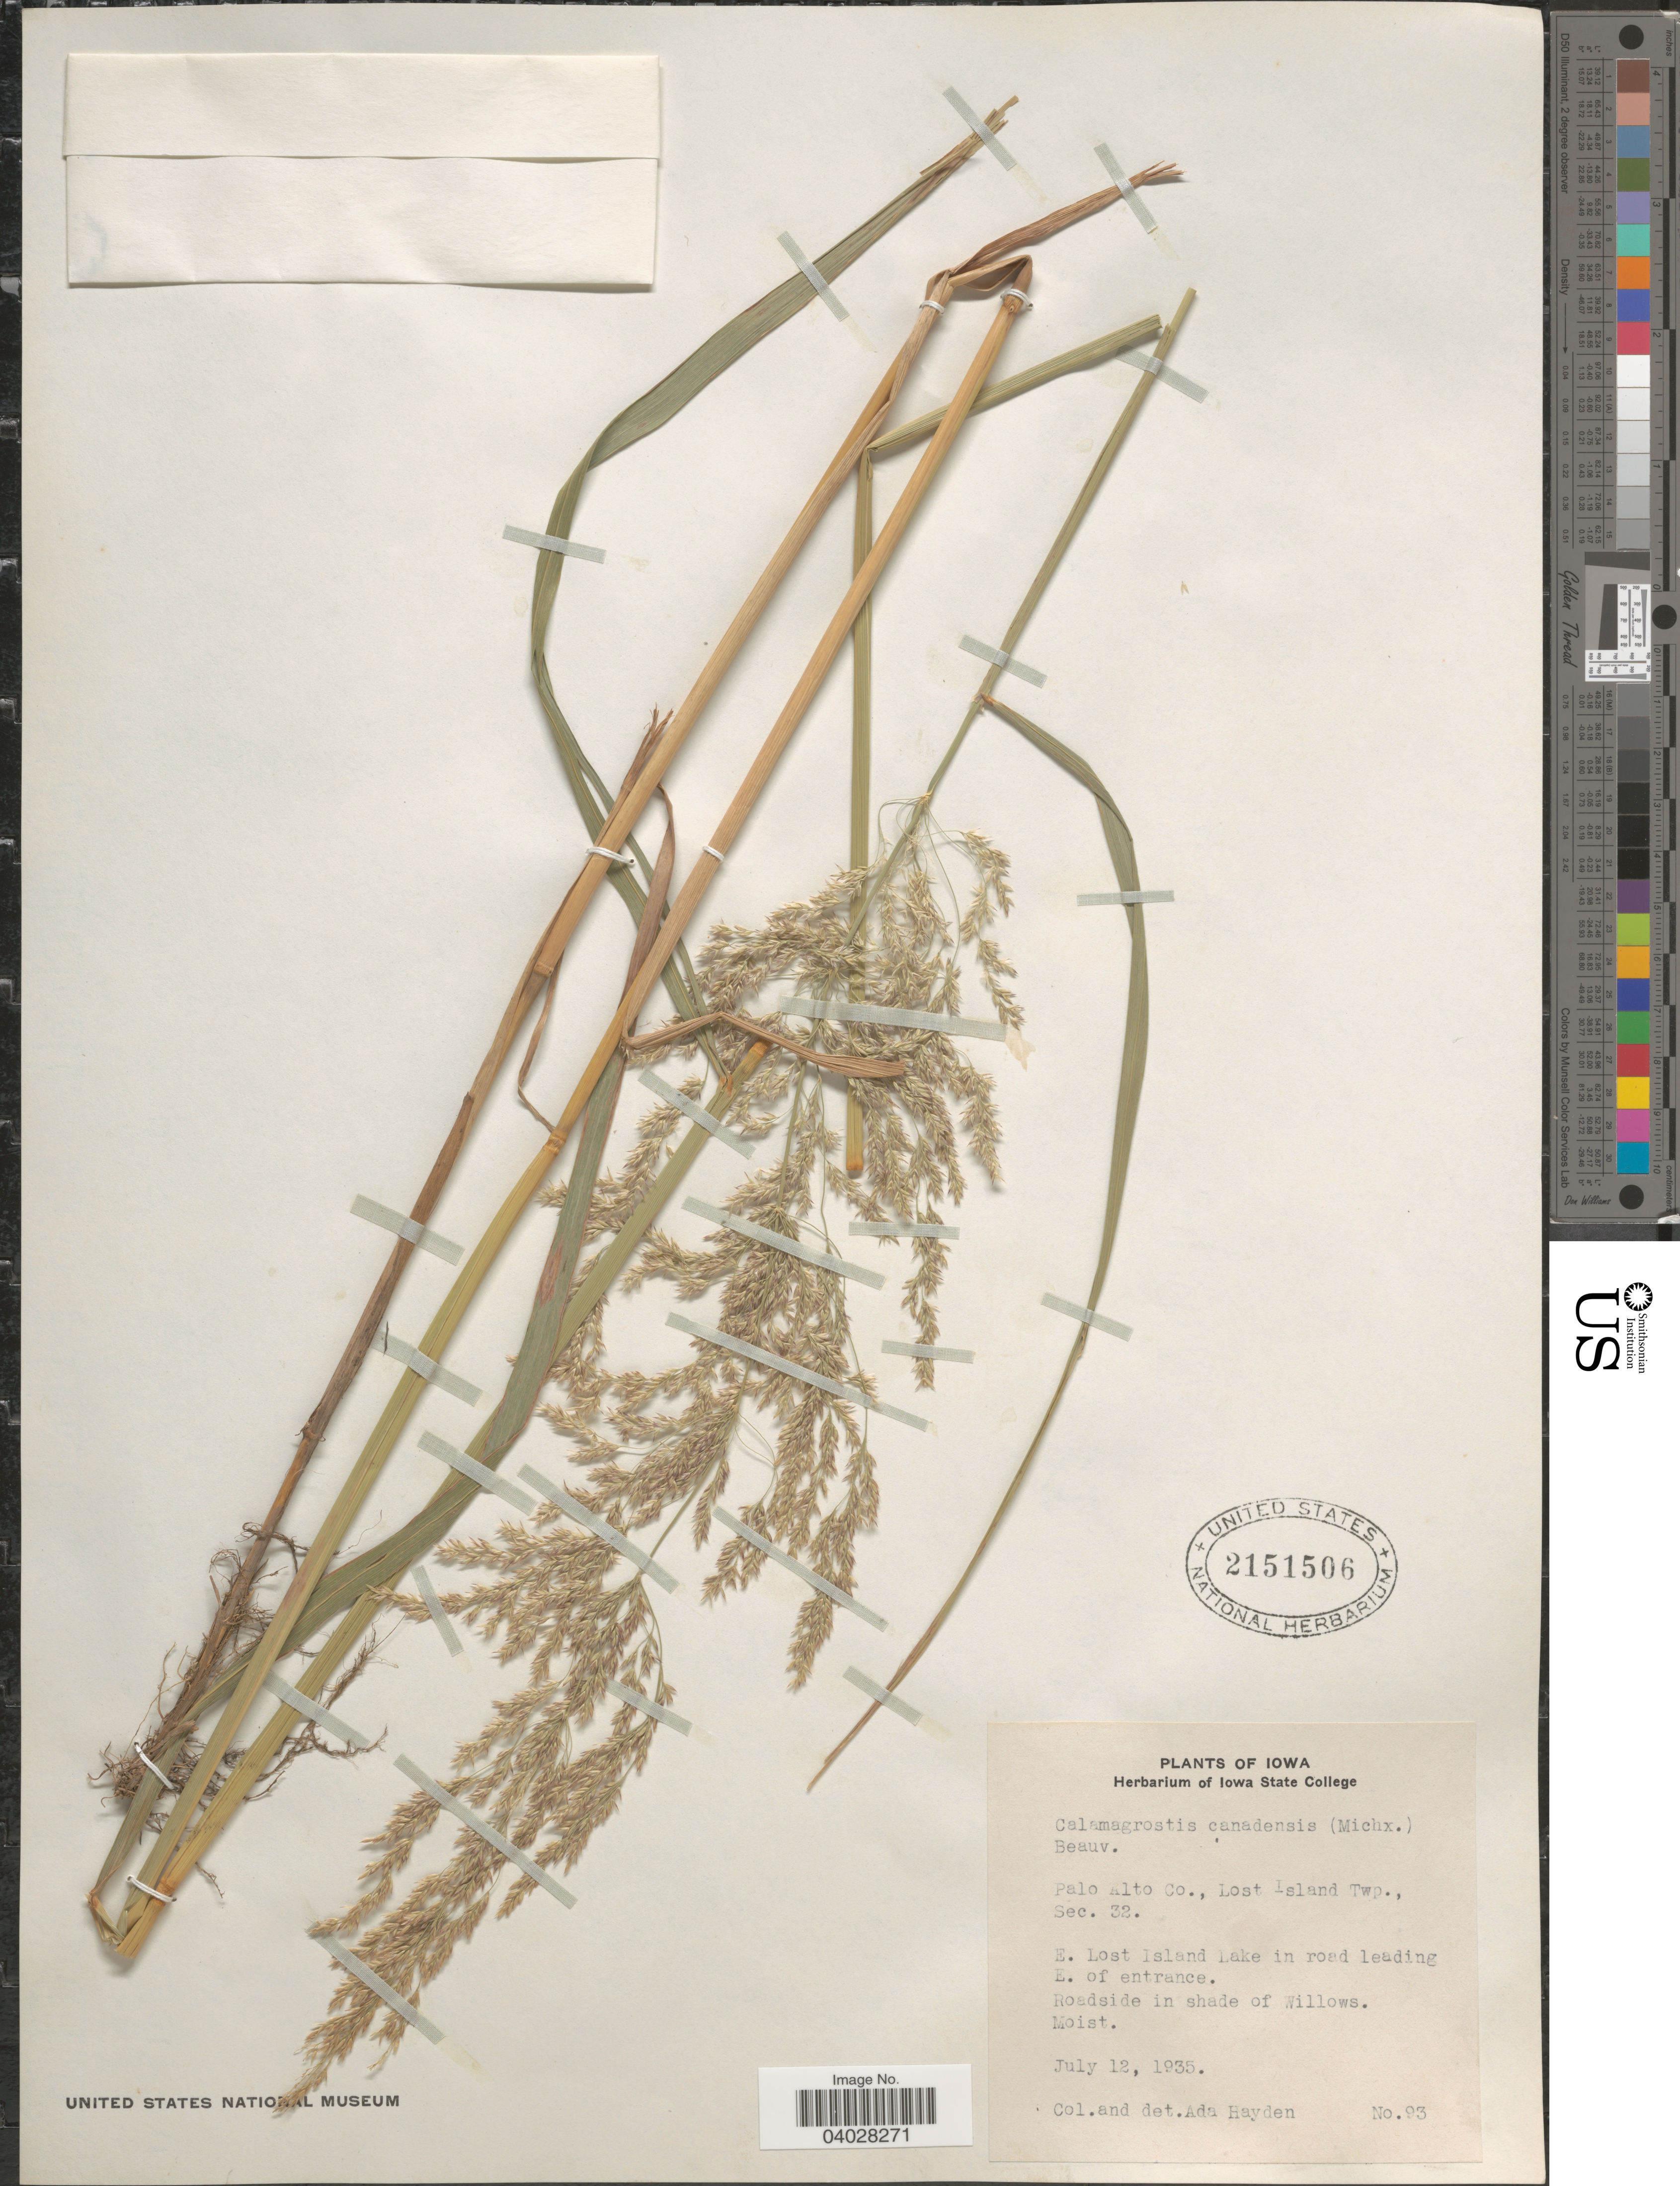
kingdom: Plantae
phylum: Tracheophyta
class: Liliopsida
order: Poales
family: Poaceae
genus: Calamagrostis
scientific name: Calamagrostis canadensis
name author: (Michx.) P. Beauv.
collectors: Ada Hayden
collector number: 93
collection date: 1935-07-12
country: United States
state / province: Iowa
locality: Palo Alto Co., Lost Island Twp., Sec. 32. E. Lost Island Lake on road leading E. of entrance.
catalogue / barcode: US 2151506